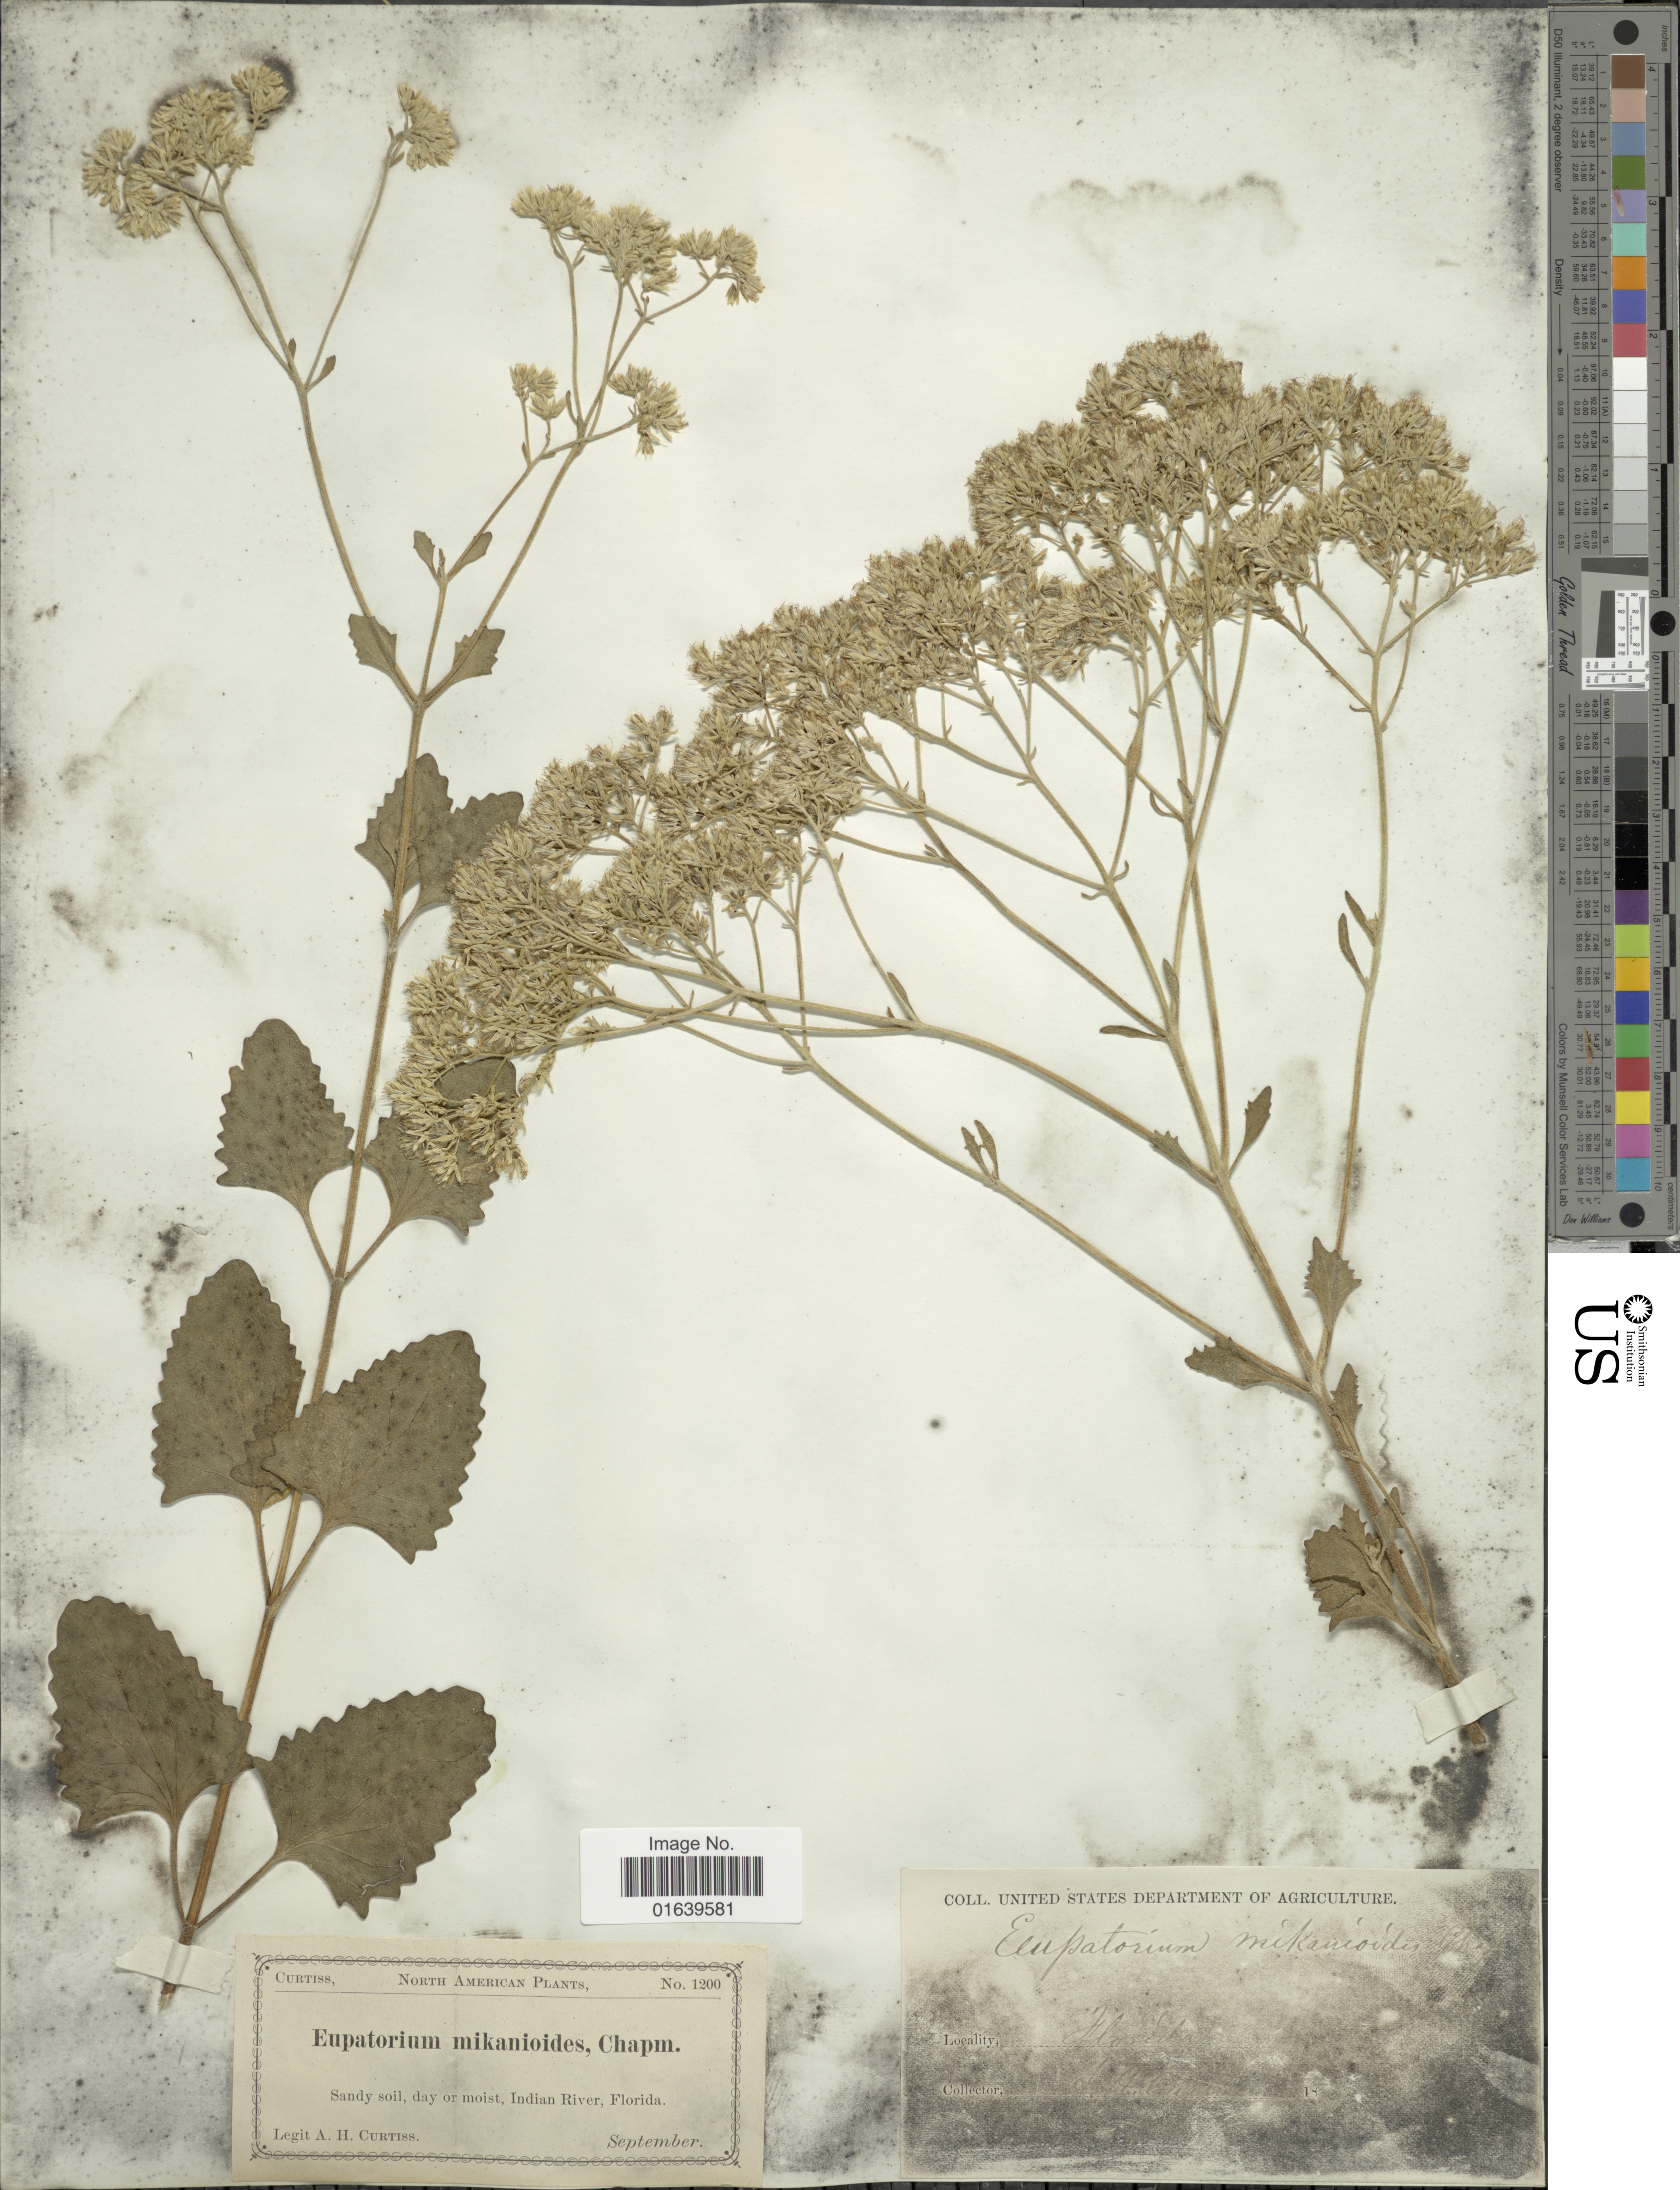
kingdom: Plantae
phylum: Tracheophyta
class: Magnoliopsida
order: Asterales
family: Asteraceae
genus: Eupatorium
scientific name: Eupatorium mikanioides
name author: Chapman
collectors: A. H. Curtiss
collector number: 1200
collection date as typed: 18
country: United States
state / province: Florida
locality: Sandy soil, day or moist, Indian River